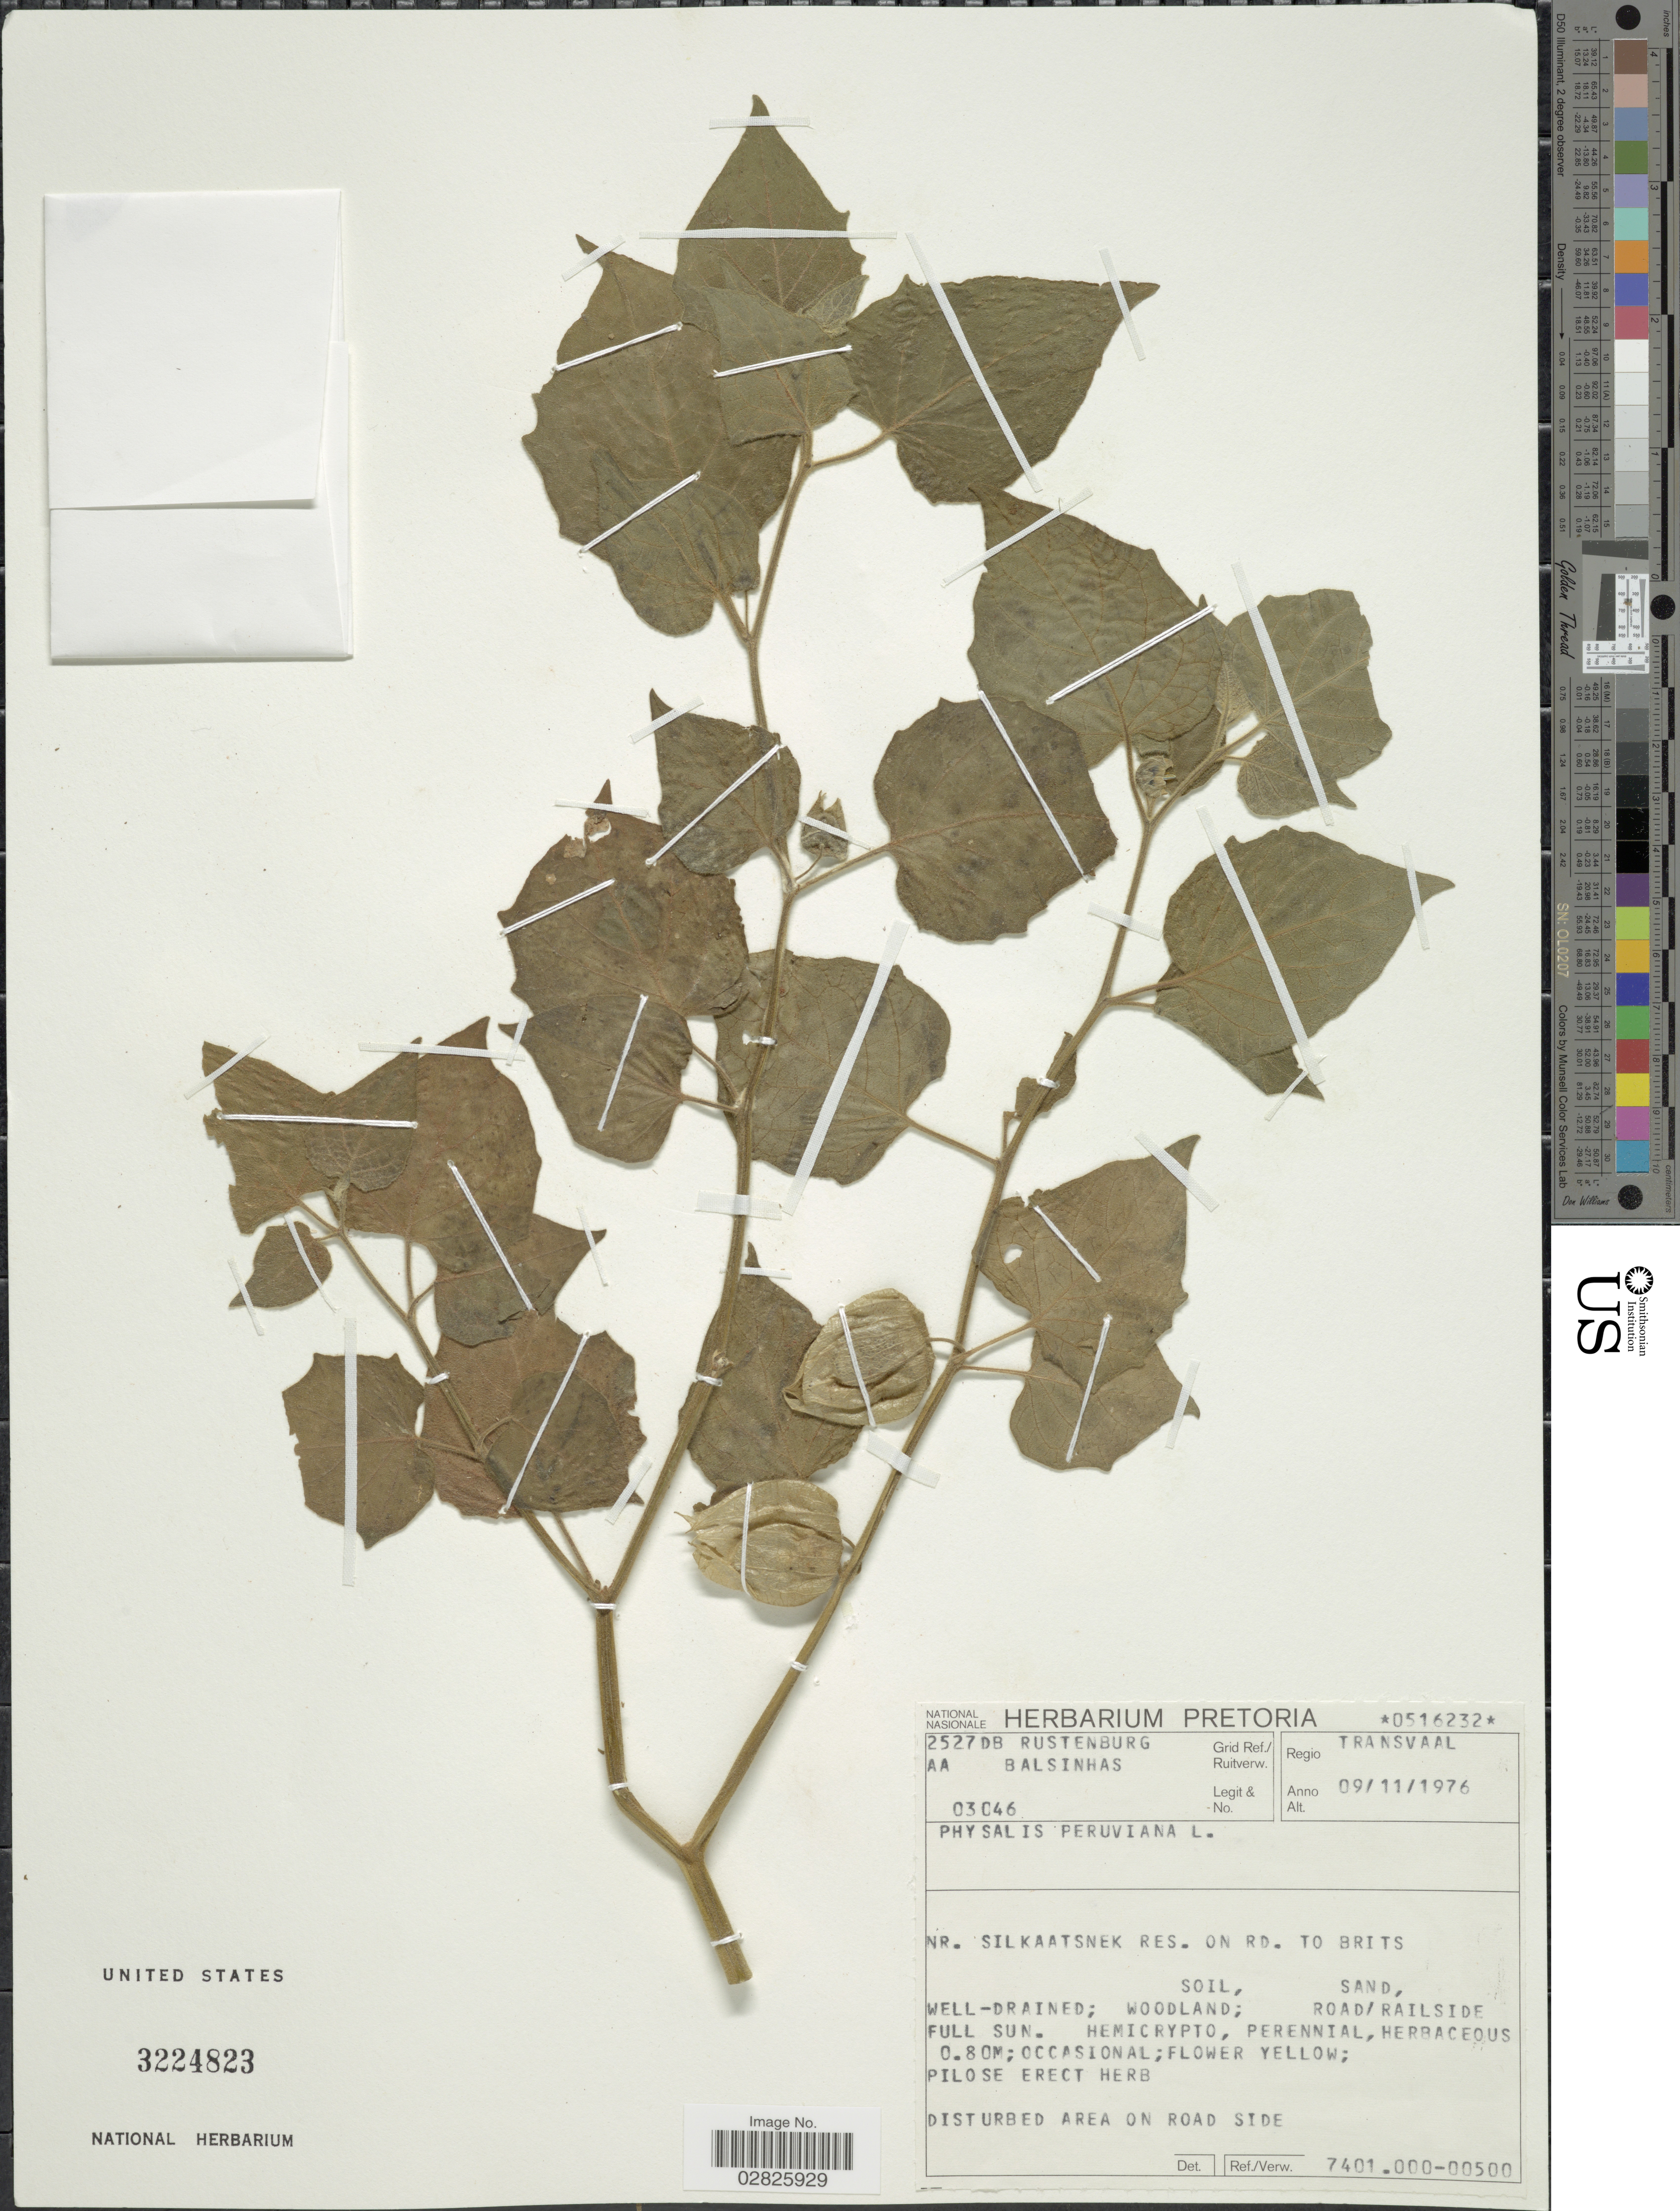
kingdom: Plantae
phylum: Tracheophyta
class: Magnoliopsida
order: Solanales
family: Solanaceae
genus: Physalis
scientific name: Physalis peruviana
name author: L.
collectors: A. A. Balsinhas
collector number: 03046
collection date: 1976-11-09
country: South Africa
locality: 2527 DB Rustenburg Grid Ref./ Ruitverw. Regio Transvaal. Nr. Silkaatsnek Res. on Rd. to Brits.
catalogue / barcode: US 3224823